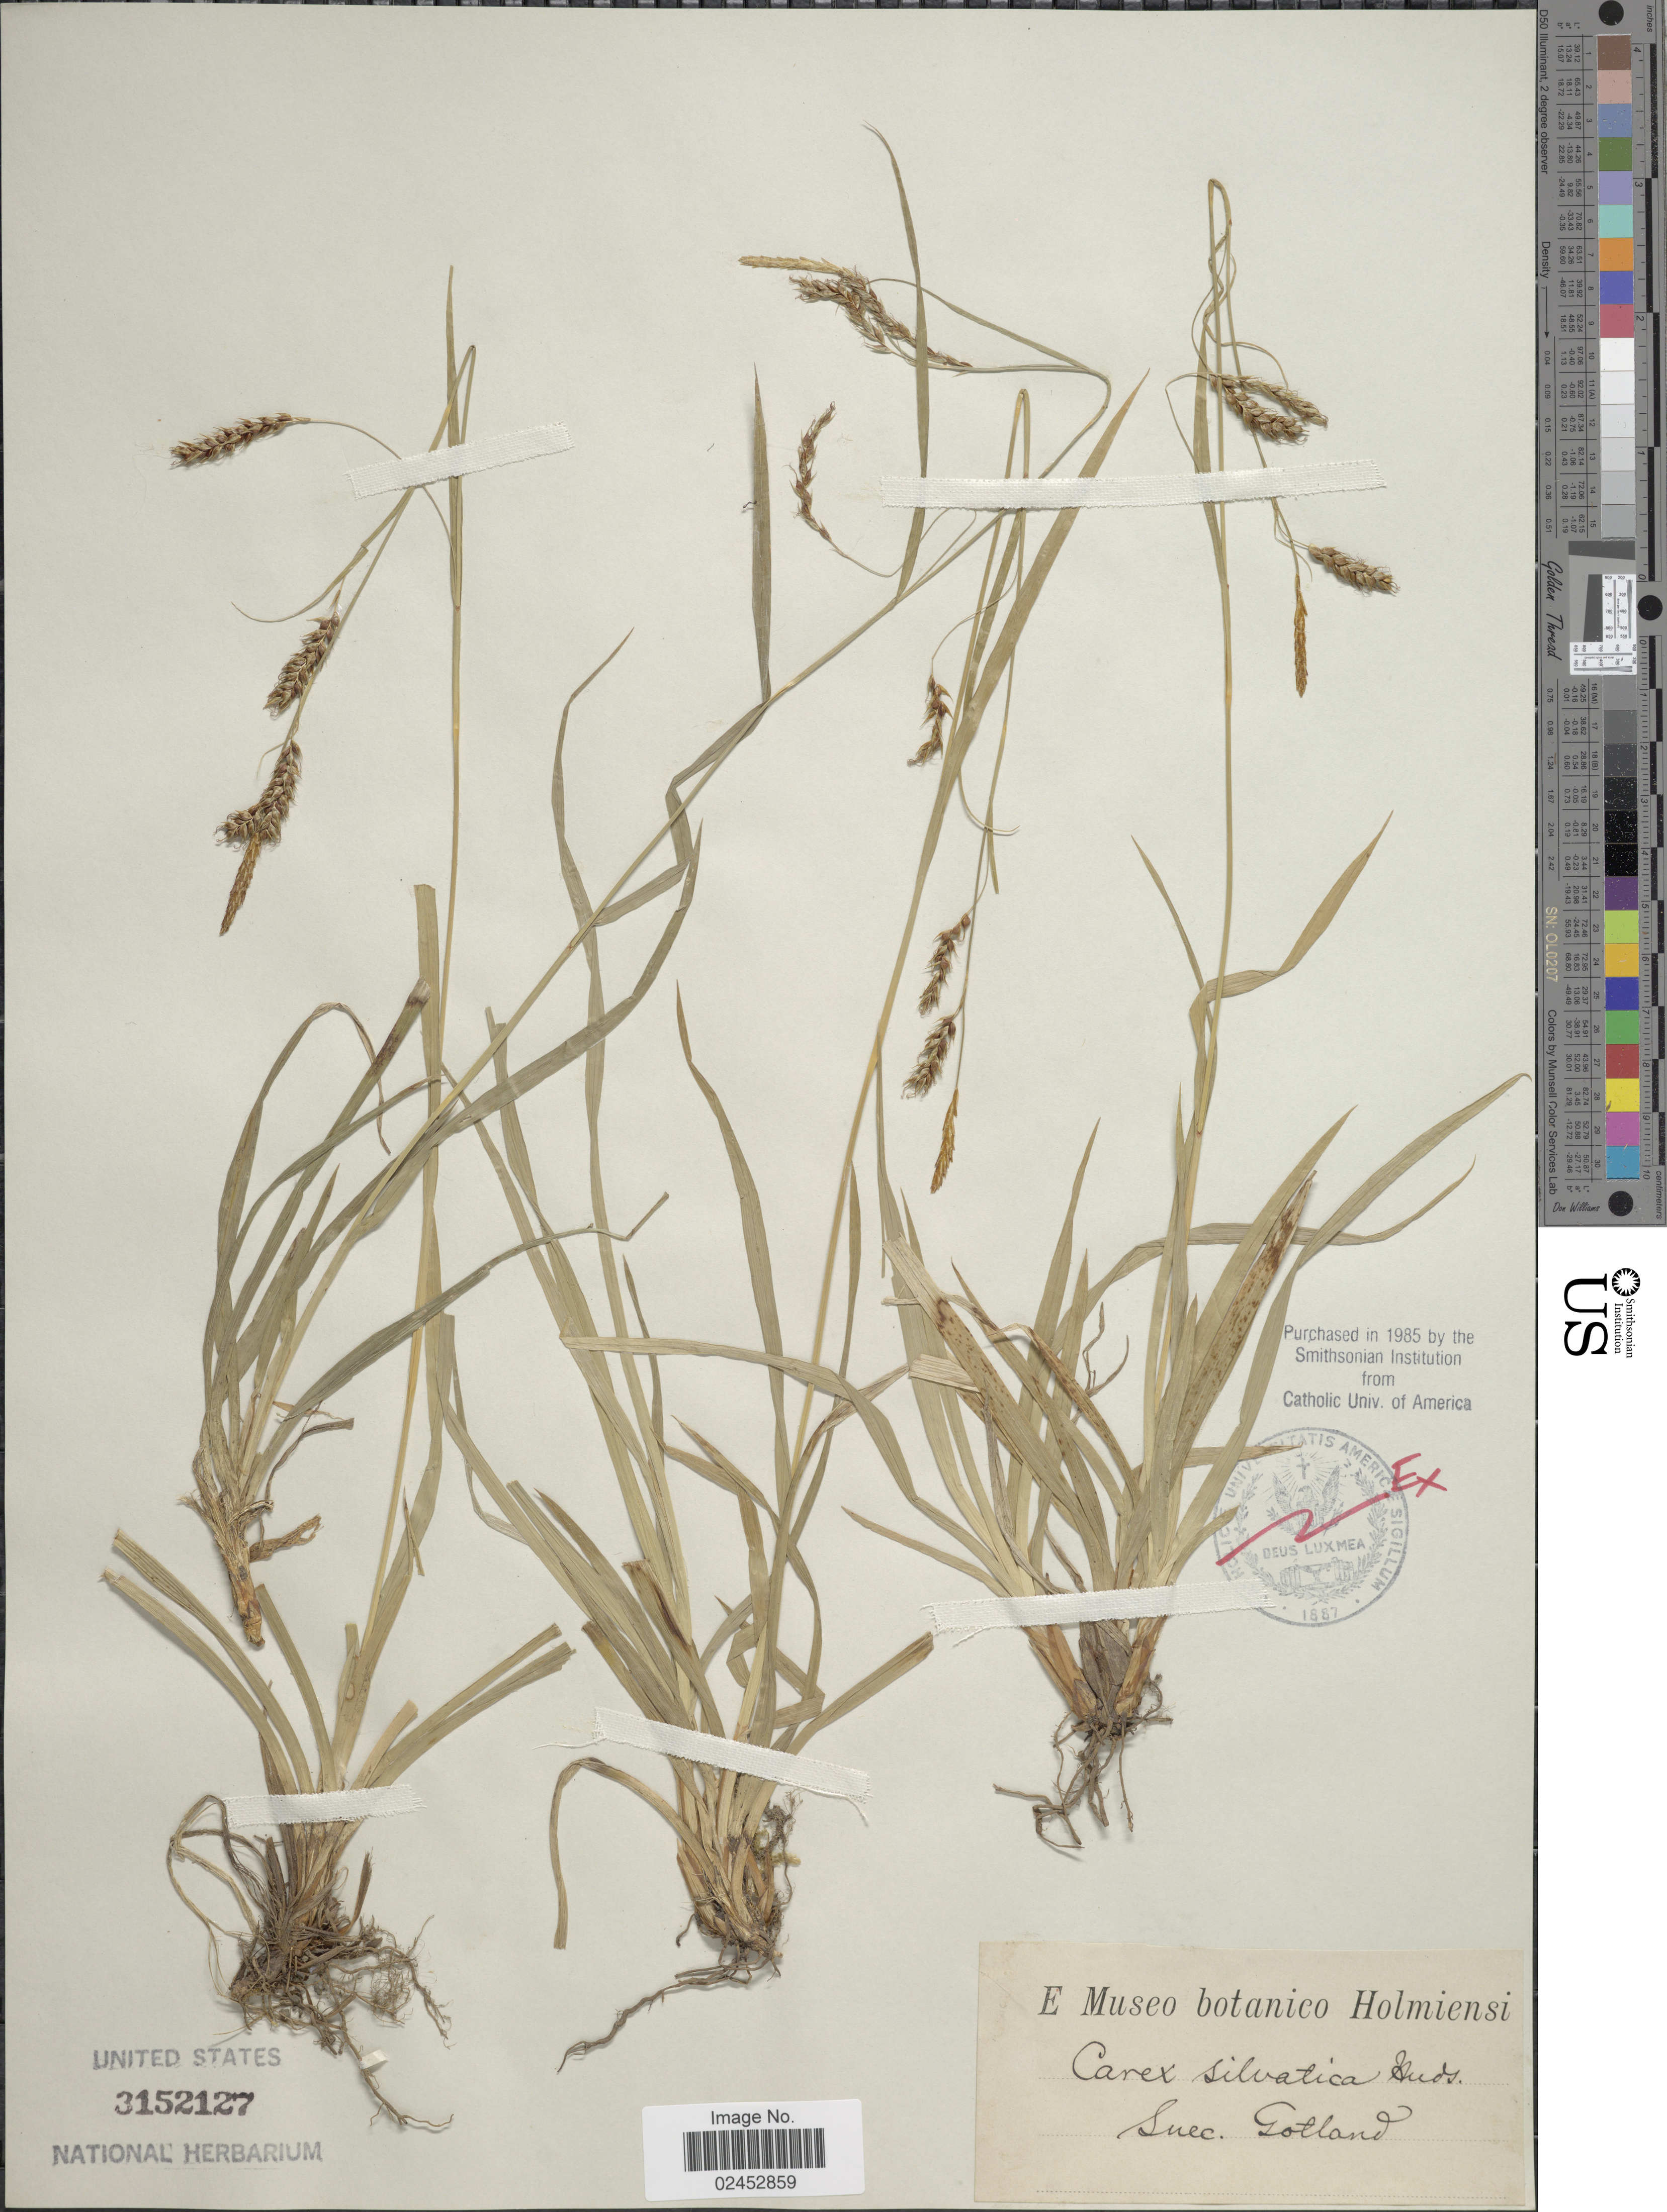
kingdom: Plantae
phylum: Tracheophyta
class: Liliopsida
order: Poales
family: Cyperaceae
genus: Carex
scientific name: Carex sylvatica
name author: Huds.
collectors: ex Museo botan. Holmiensi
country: Sweden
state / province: Gotland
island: Gotland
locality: Suec. Gotland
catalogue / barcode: US 3152127